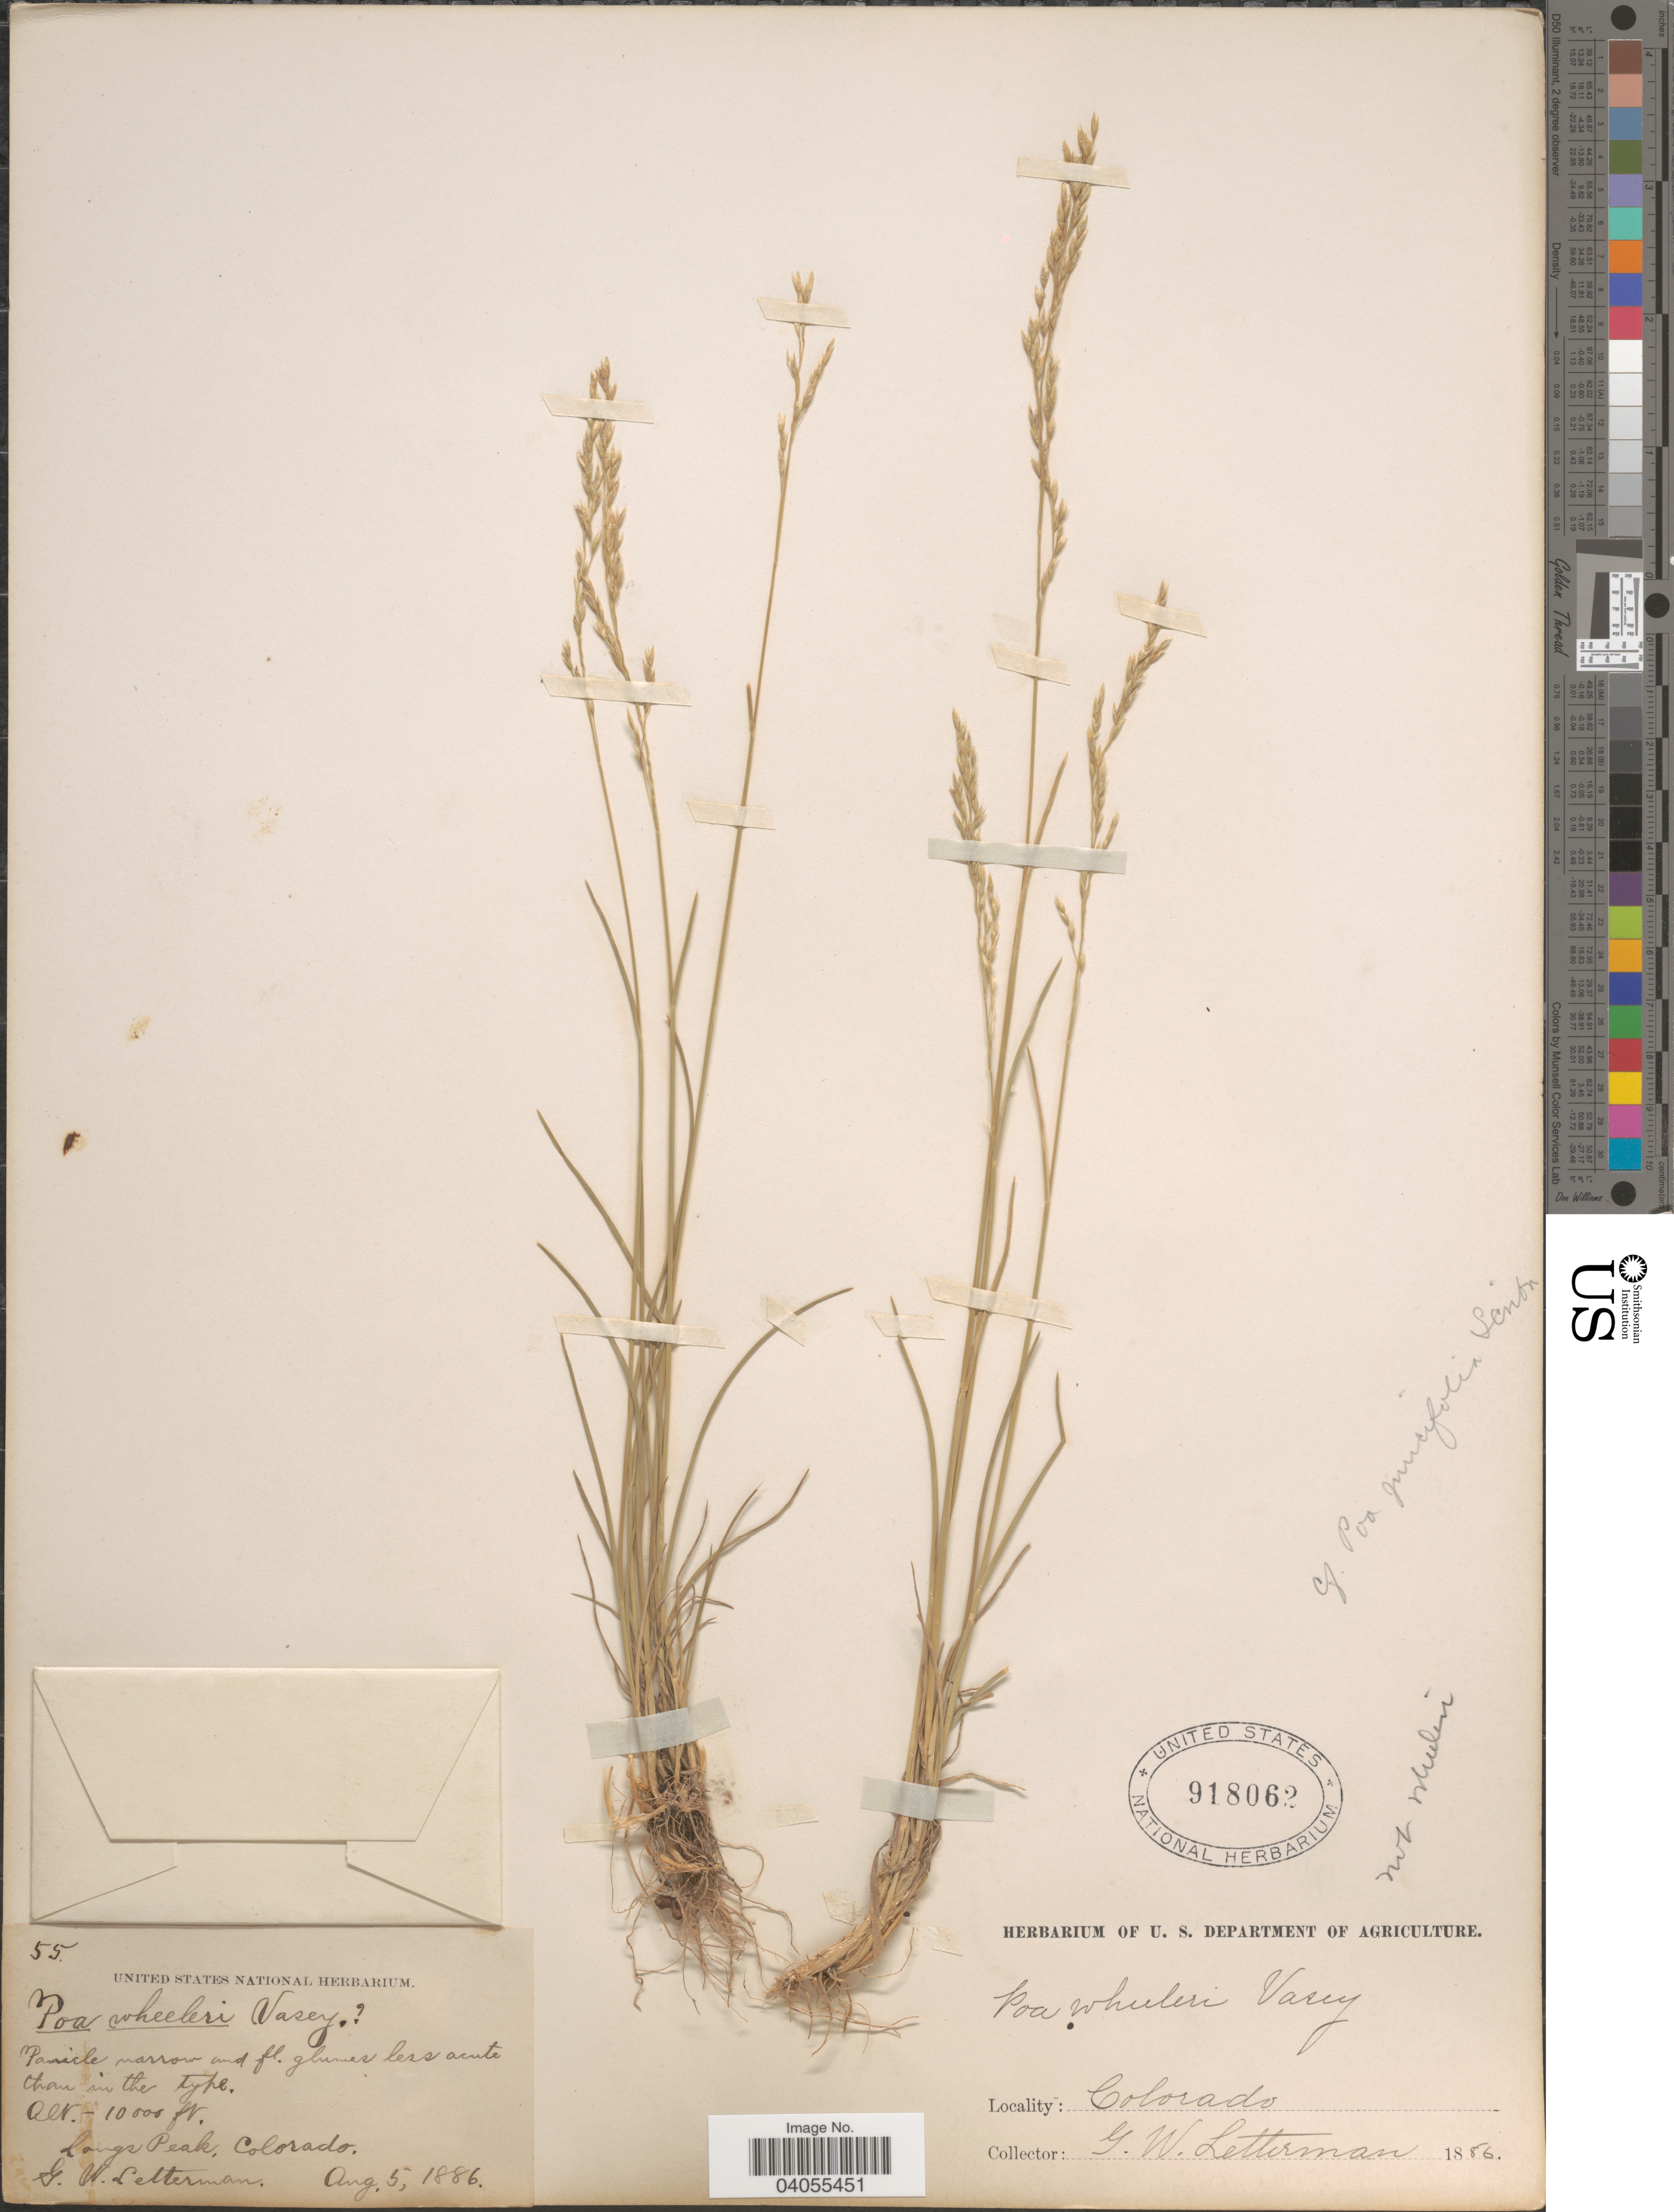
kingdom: Plantae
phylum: Tracheophyta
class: Liliopsida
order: Poales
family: Poaceae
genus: Poa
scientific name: Poa arida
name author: Vasey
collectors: G. W. Letterman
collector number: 55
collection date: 1886-08-05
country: United States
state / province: Colorado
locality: Longs Peak.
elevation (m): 3048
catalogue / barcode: US 918062